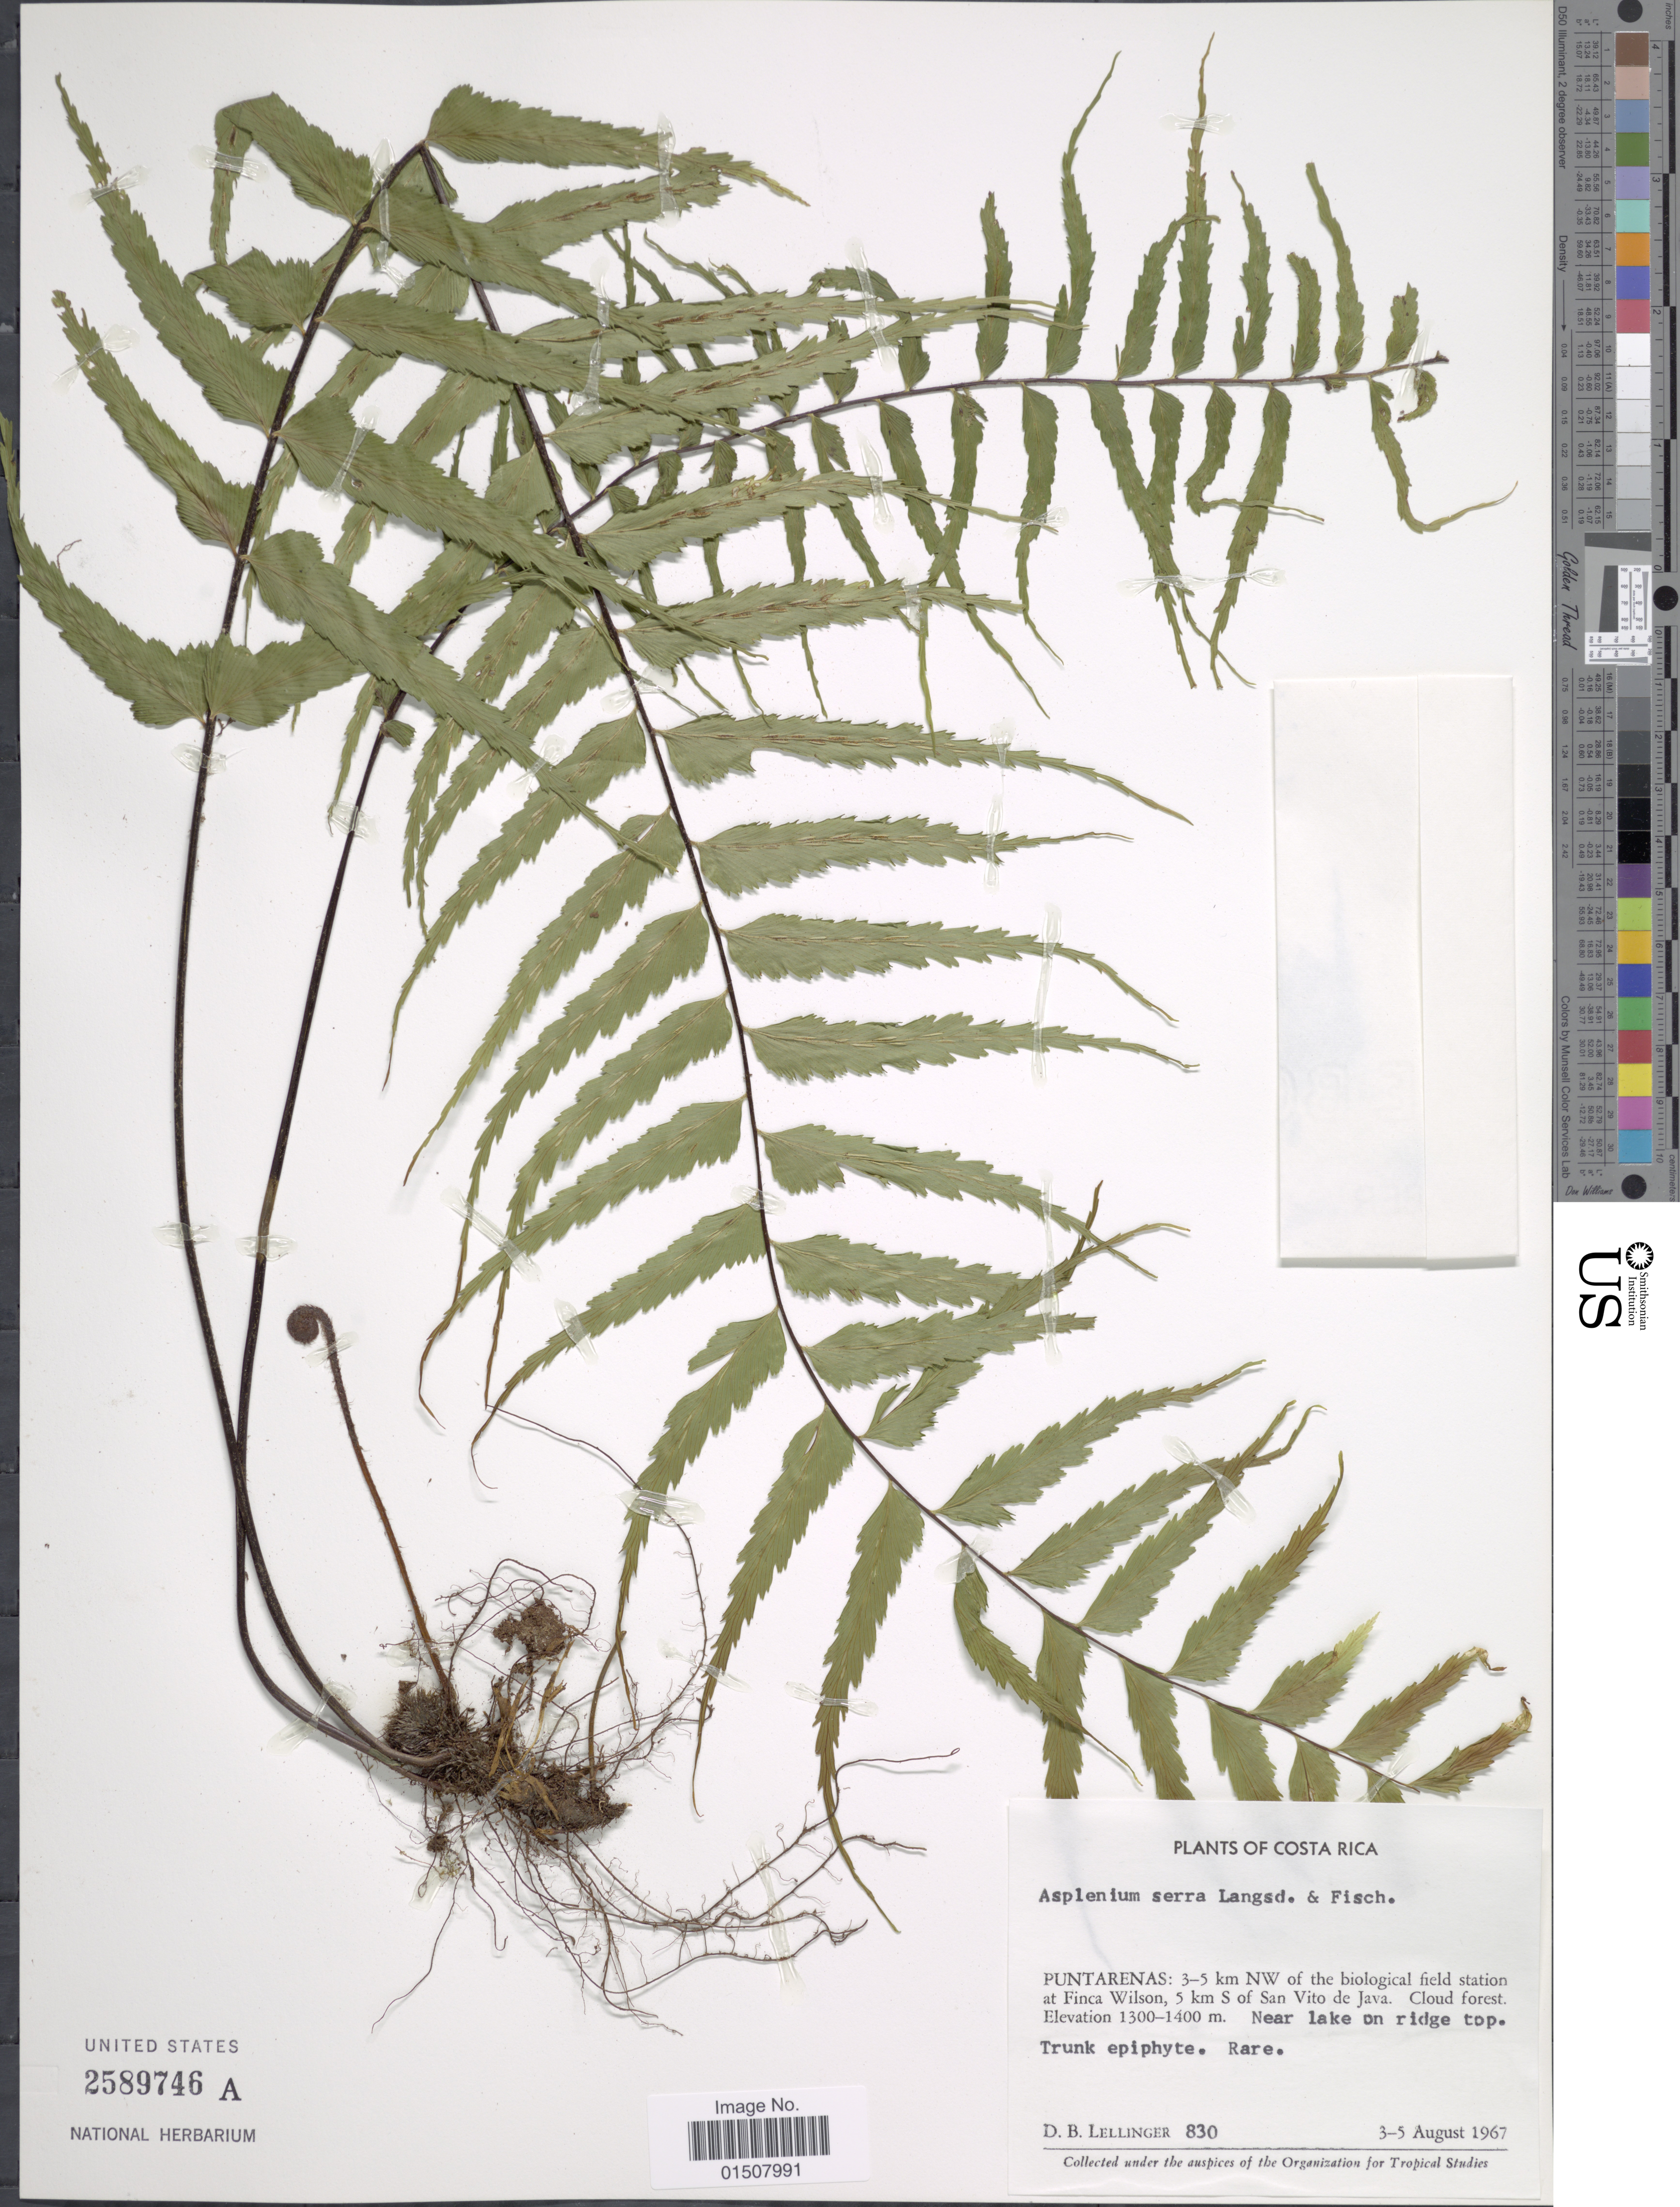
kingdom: Plantae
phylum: Tracheophyta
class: Polypodiopsida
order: Polypodiales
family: Aspleniaceae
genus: Asplenium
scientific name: Asplenium serra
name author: Langsd. & Fisch.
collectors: D. B. Lellinger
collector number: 830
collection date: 1967-08-03/1967-08-05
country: Costa Rica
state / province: Puntarenas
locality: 3-5 km NW of the biological field statiom at Finca Wilson, 5 km S of San Vito de Java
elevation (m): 1300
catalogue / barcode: US 2589746A